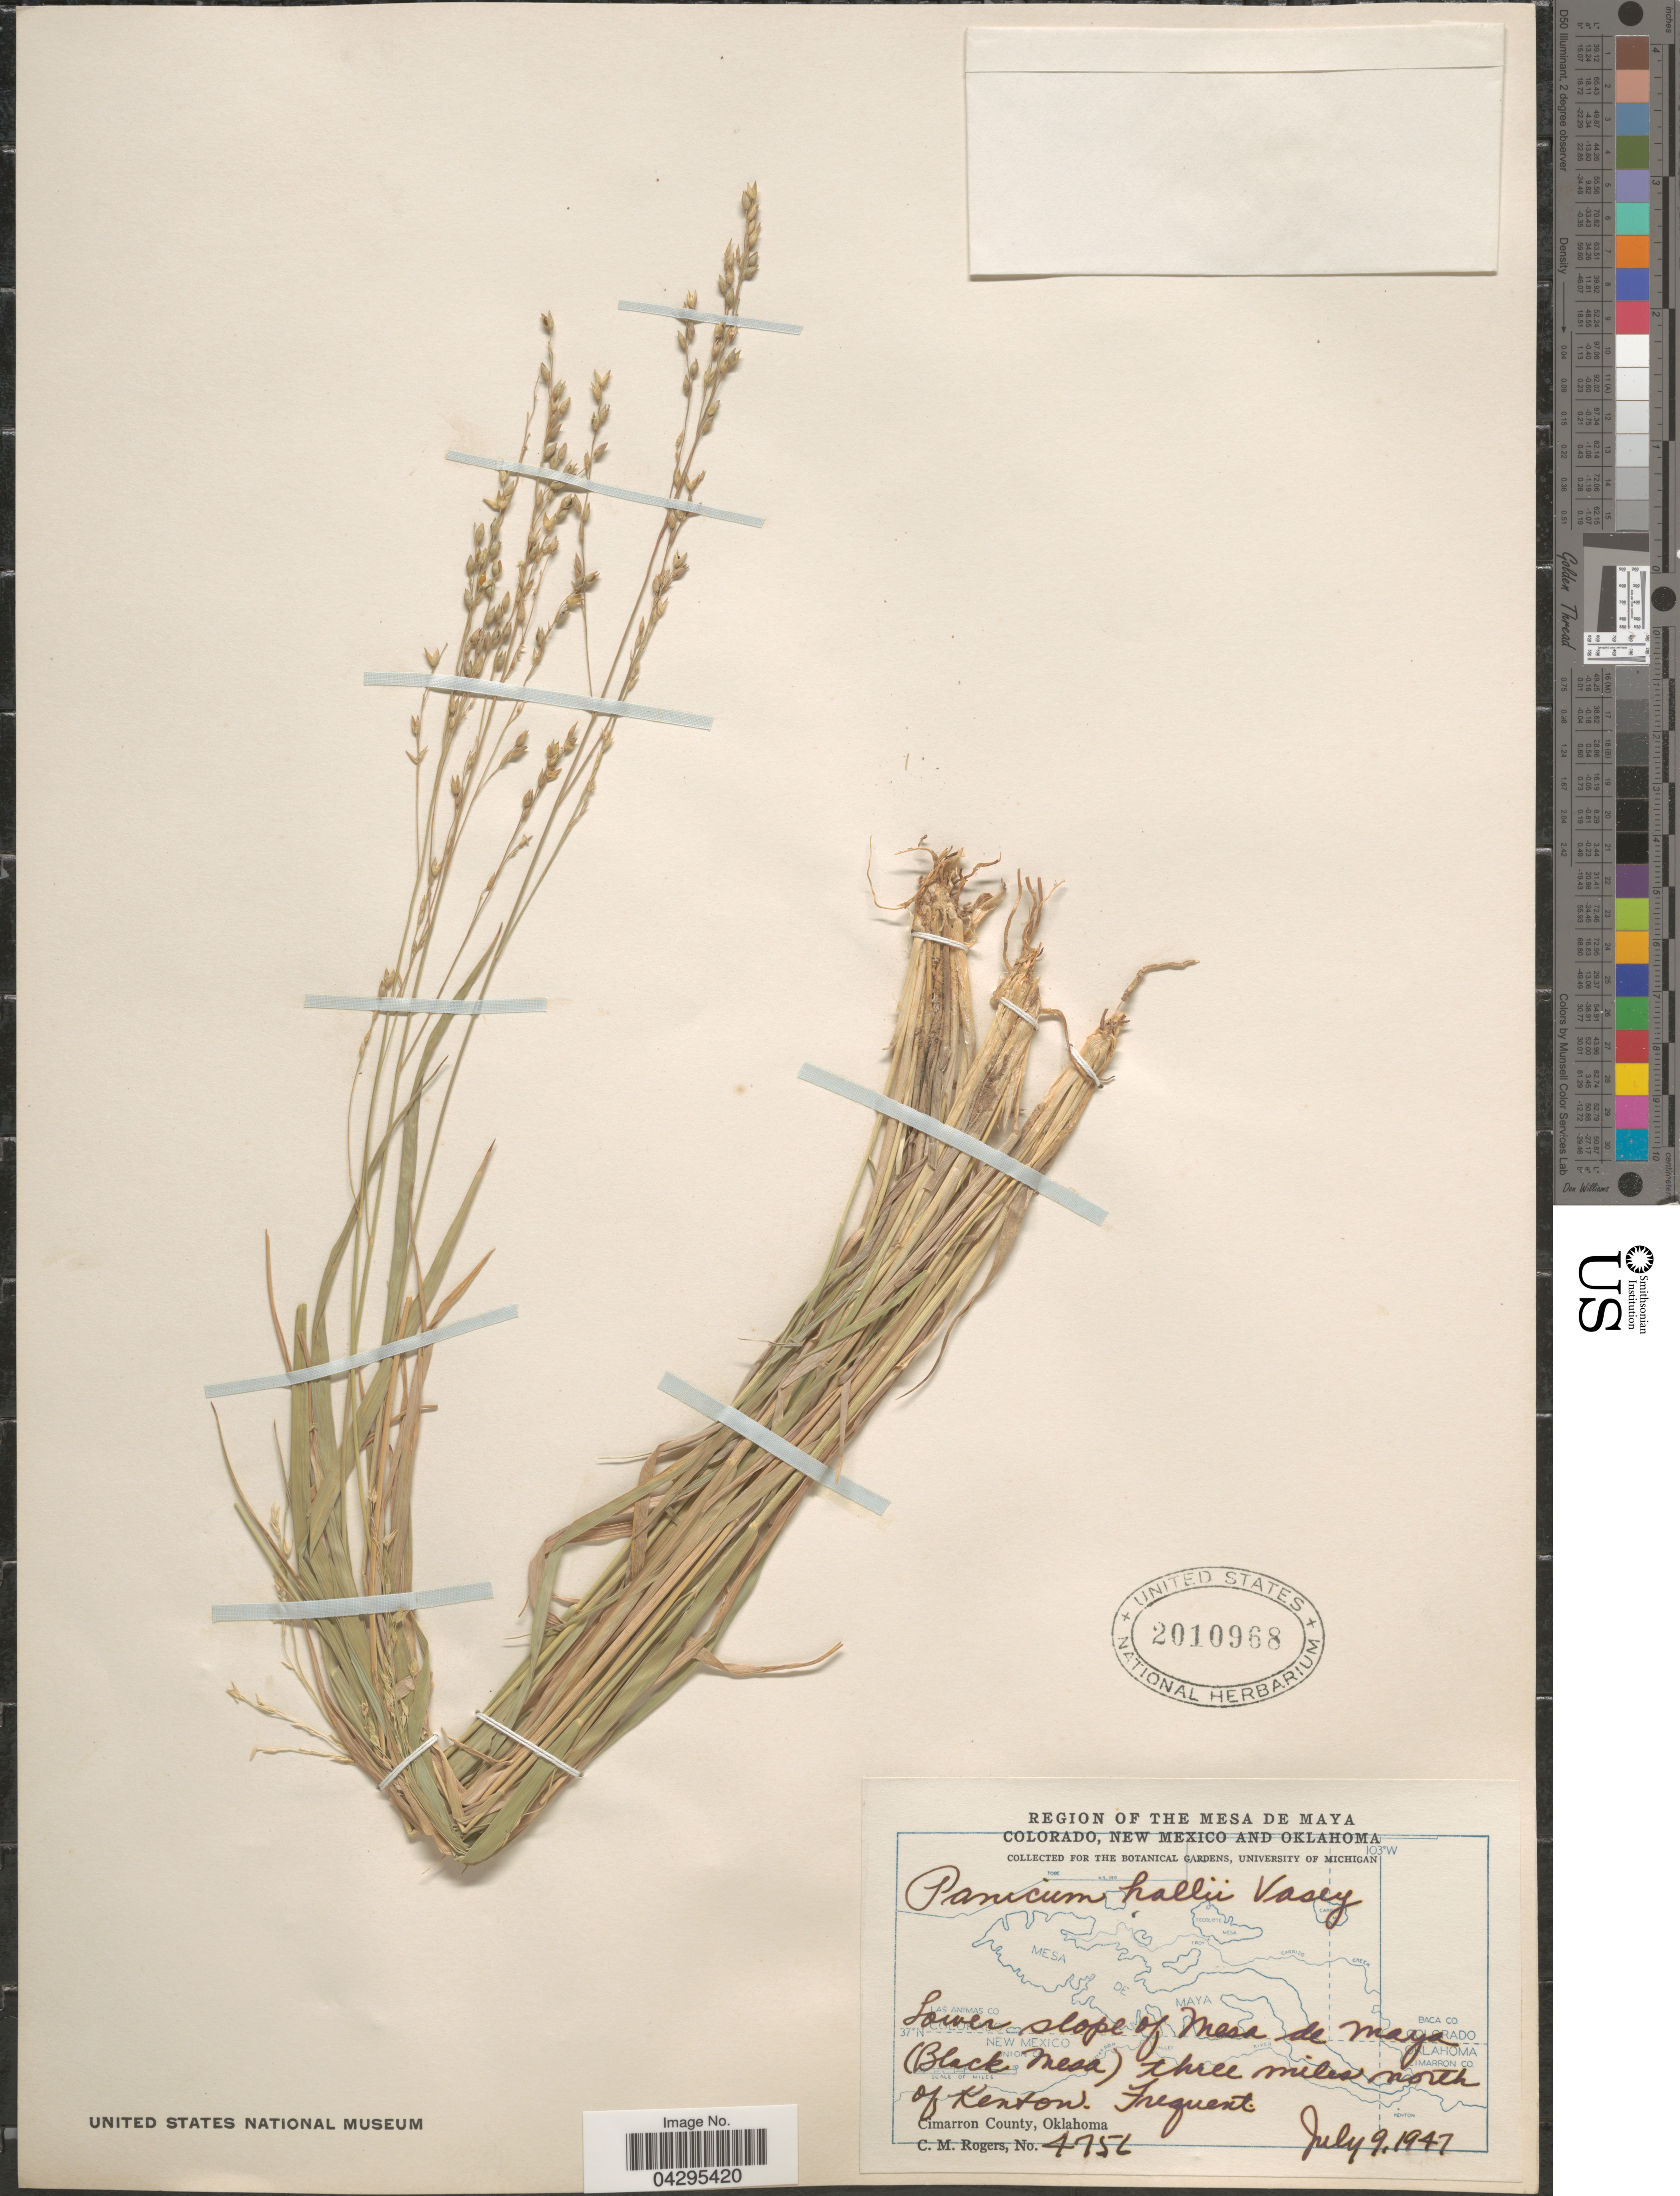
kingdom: Plantae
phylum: Tracheophyta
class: Liliopsida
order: Poales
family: Poaceae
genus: Panicum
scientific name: Panicum hallii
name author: Vasey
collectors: C. M. Rogers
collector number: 4756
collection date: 1947-07-09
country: United States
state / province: Oklahoma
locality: The Mesa De Maya. Lower slope of Mesa de Maya (Black Mesa) three miles north of Kenton. Cimarron County.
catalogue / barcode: US 2010968